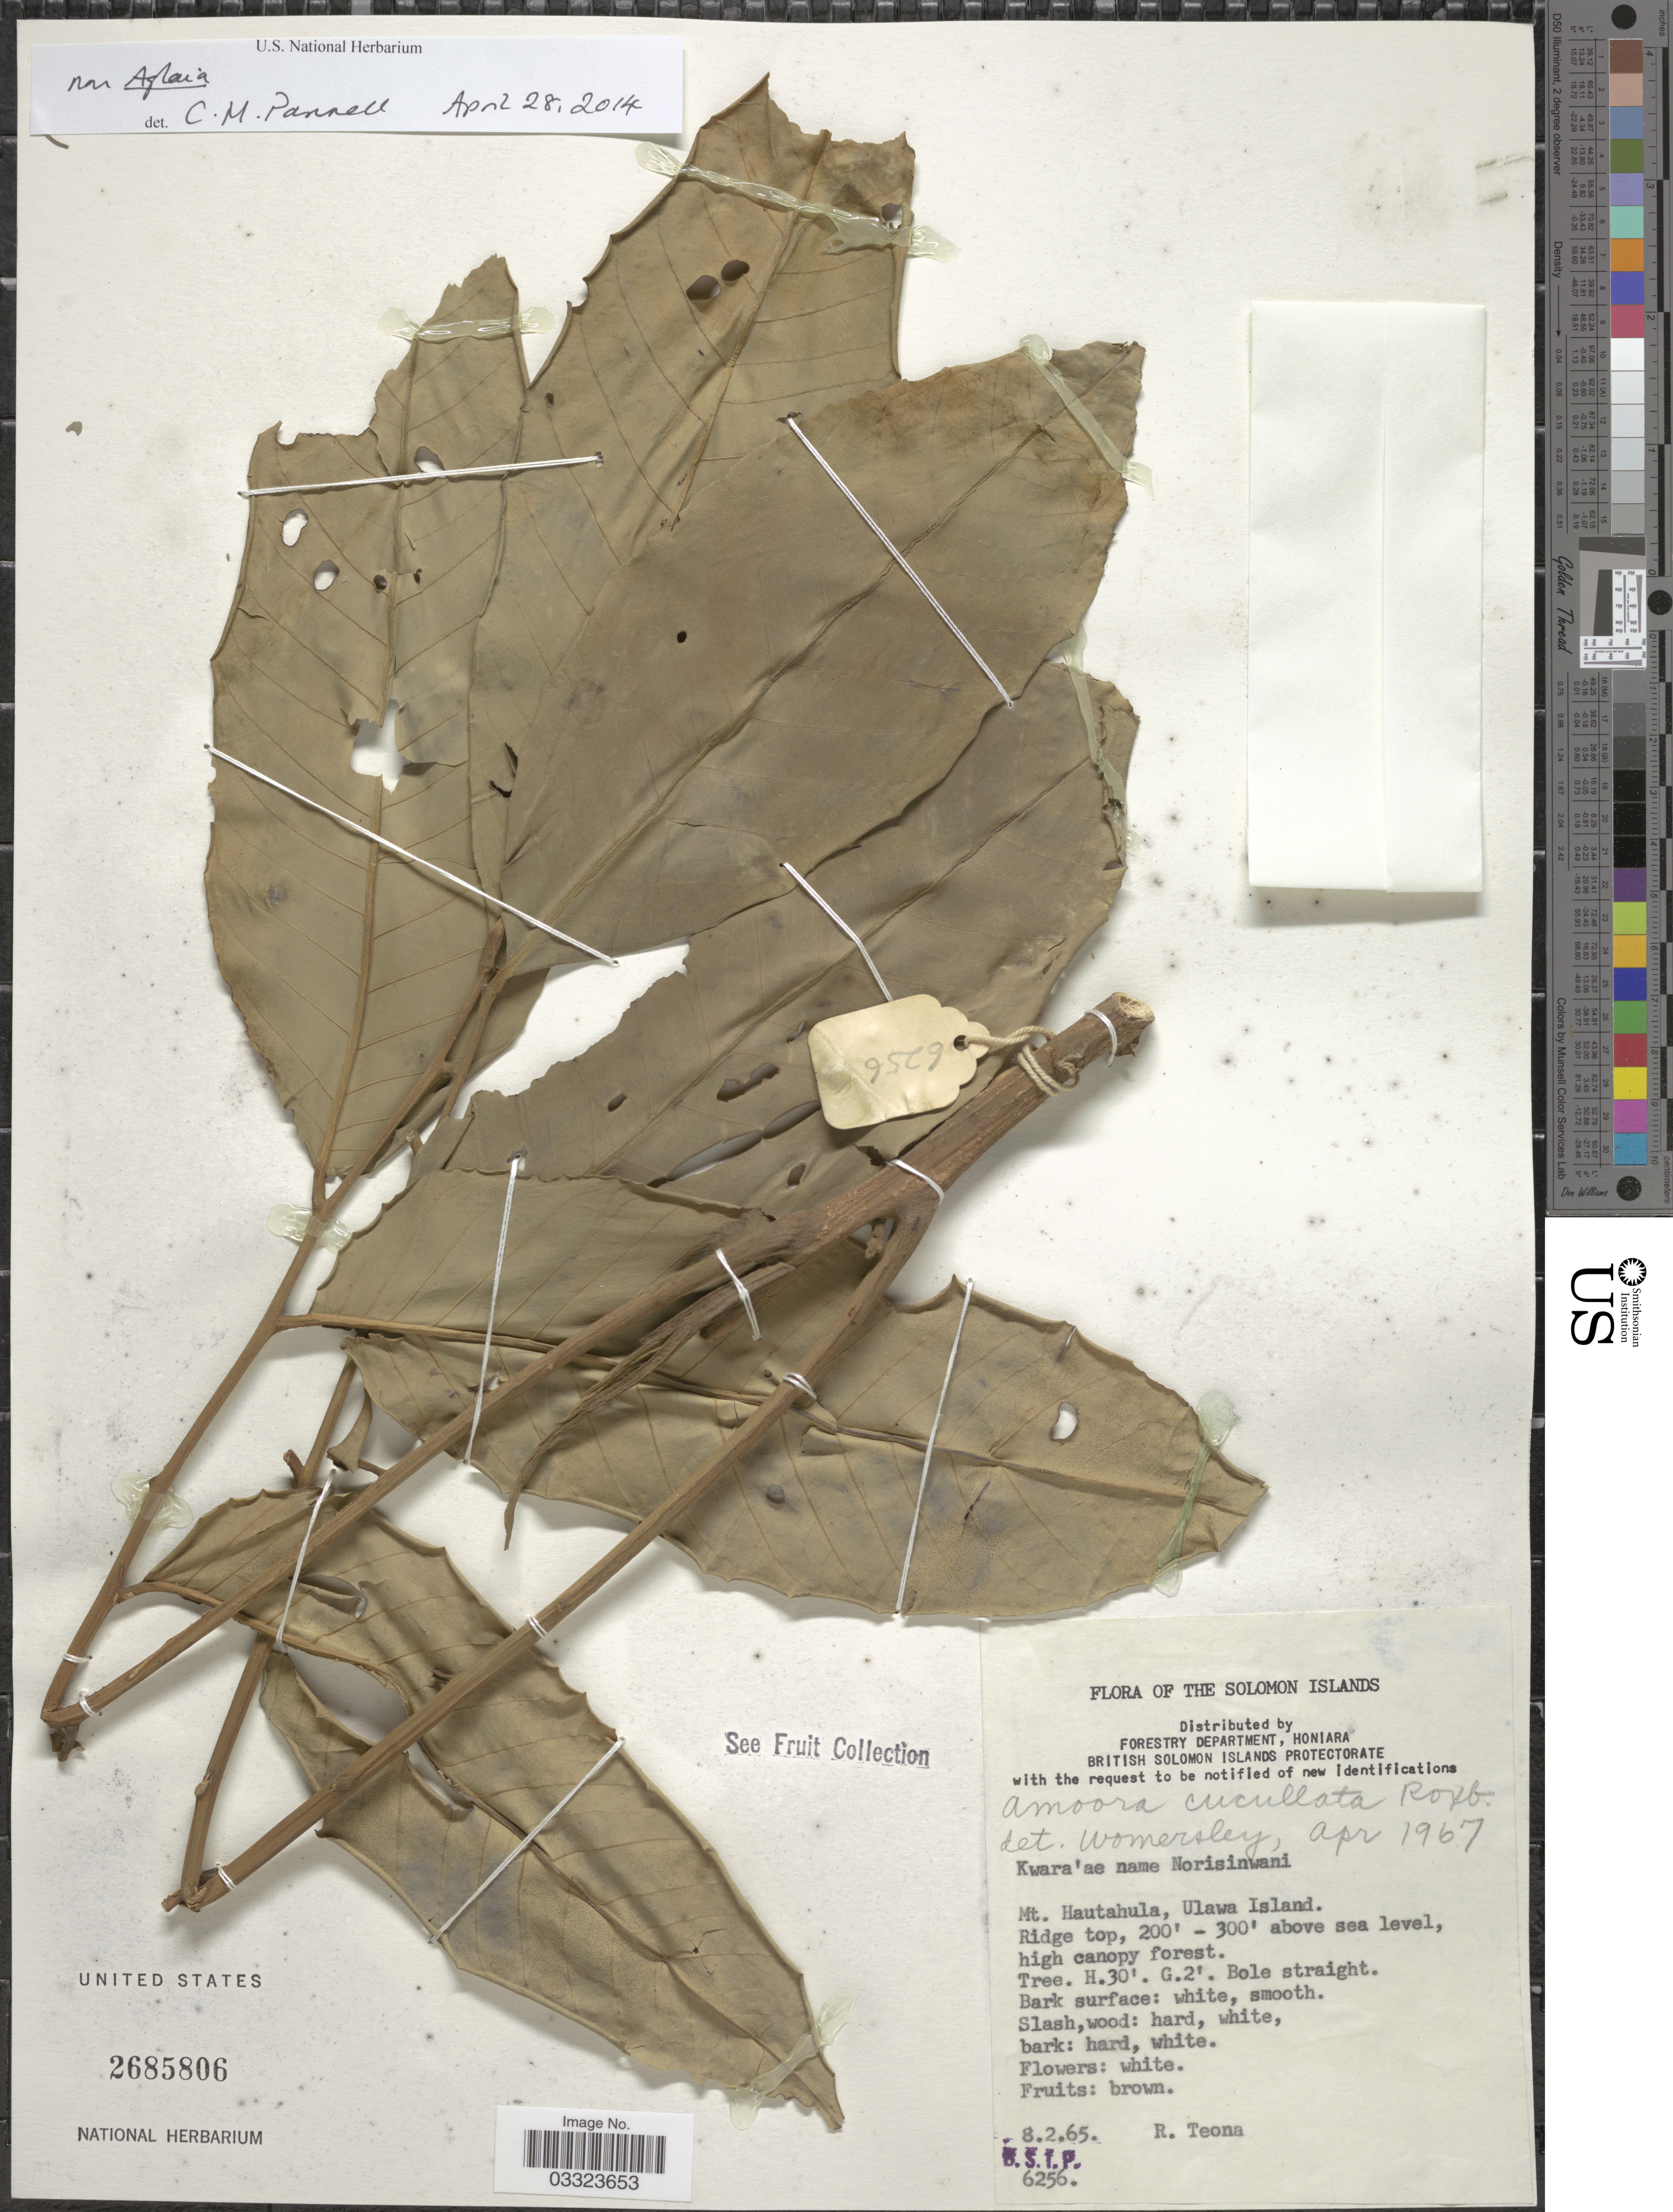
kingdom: Plantae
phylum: Tracheophyta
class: Magnoliopsida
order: Sapindales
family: Meliaceae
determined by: Pannell, C. M.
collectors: R. Teona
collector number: B.S.I.P. 6256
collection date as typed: Transcribed d/m/y: 8/2/65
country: Solomon Islands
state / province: Solomon Islands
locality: Mt. Hautahula, Ulawa Island.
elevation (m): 61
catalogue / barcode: US 2685806